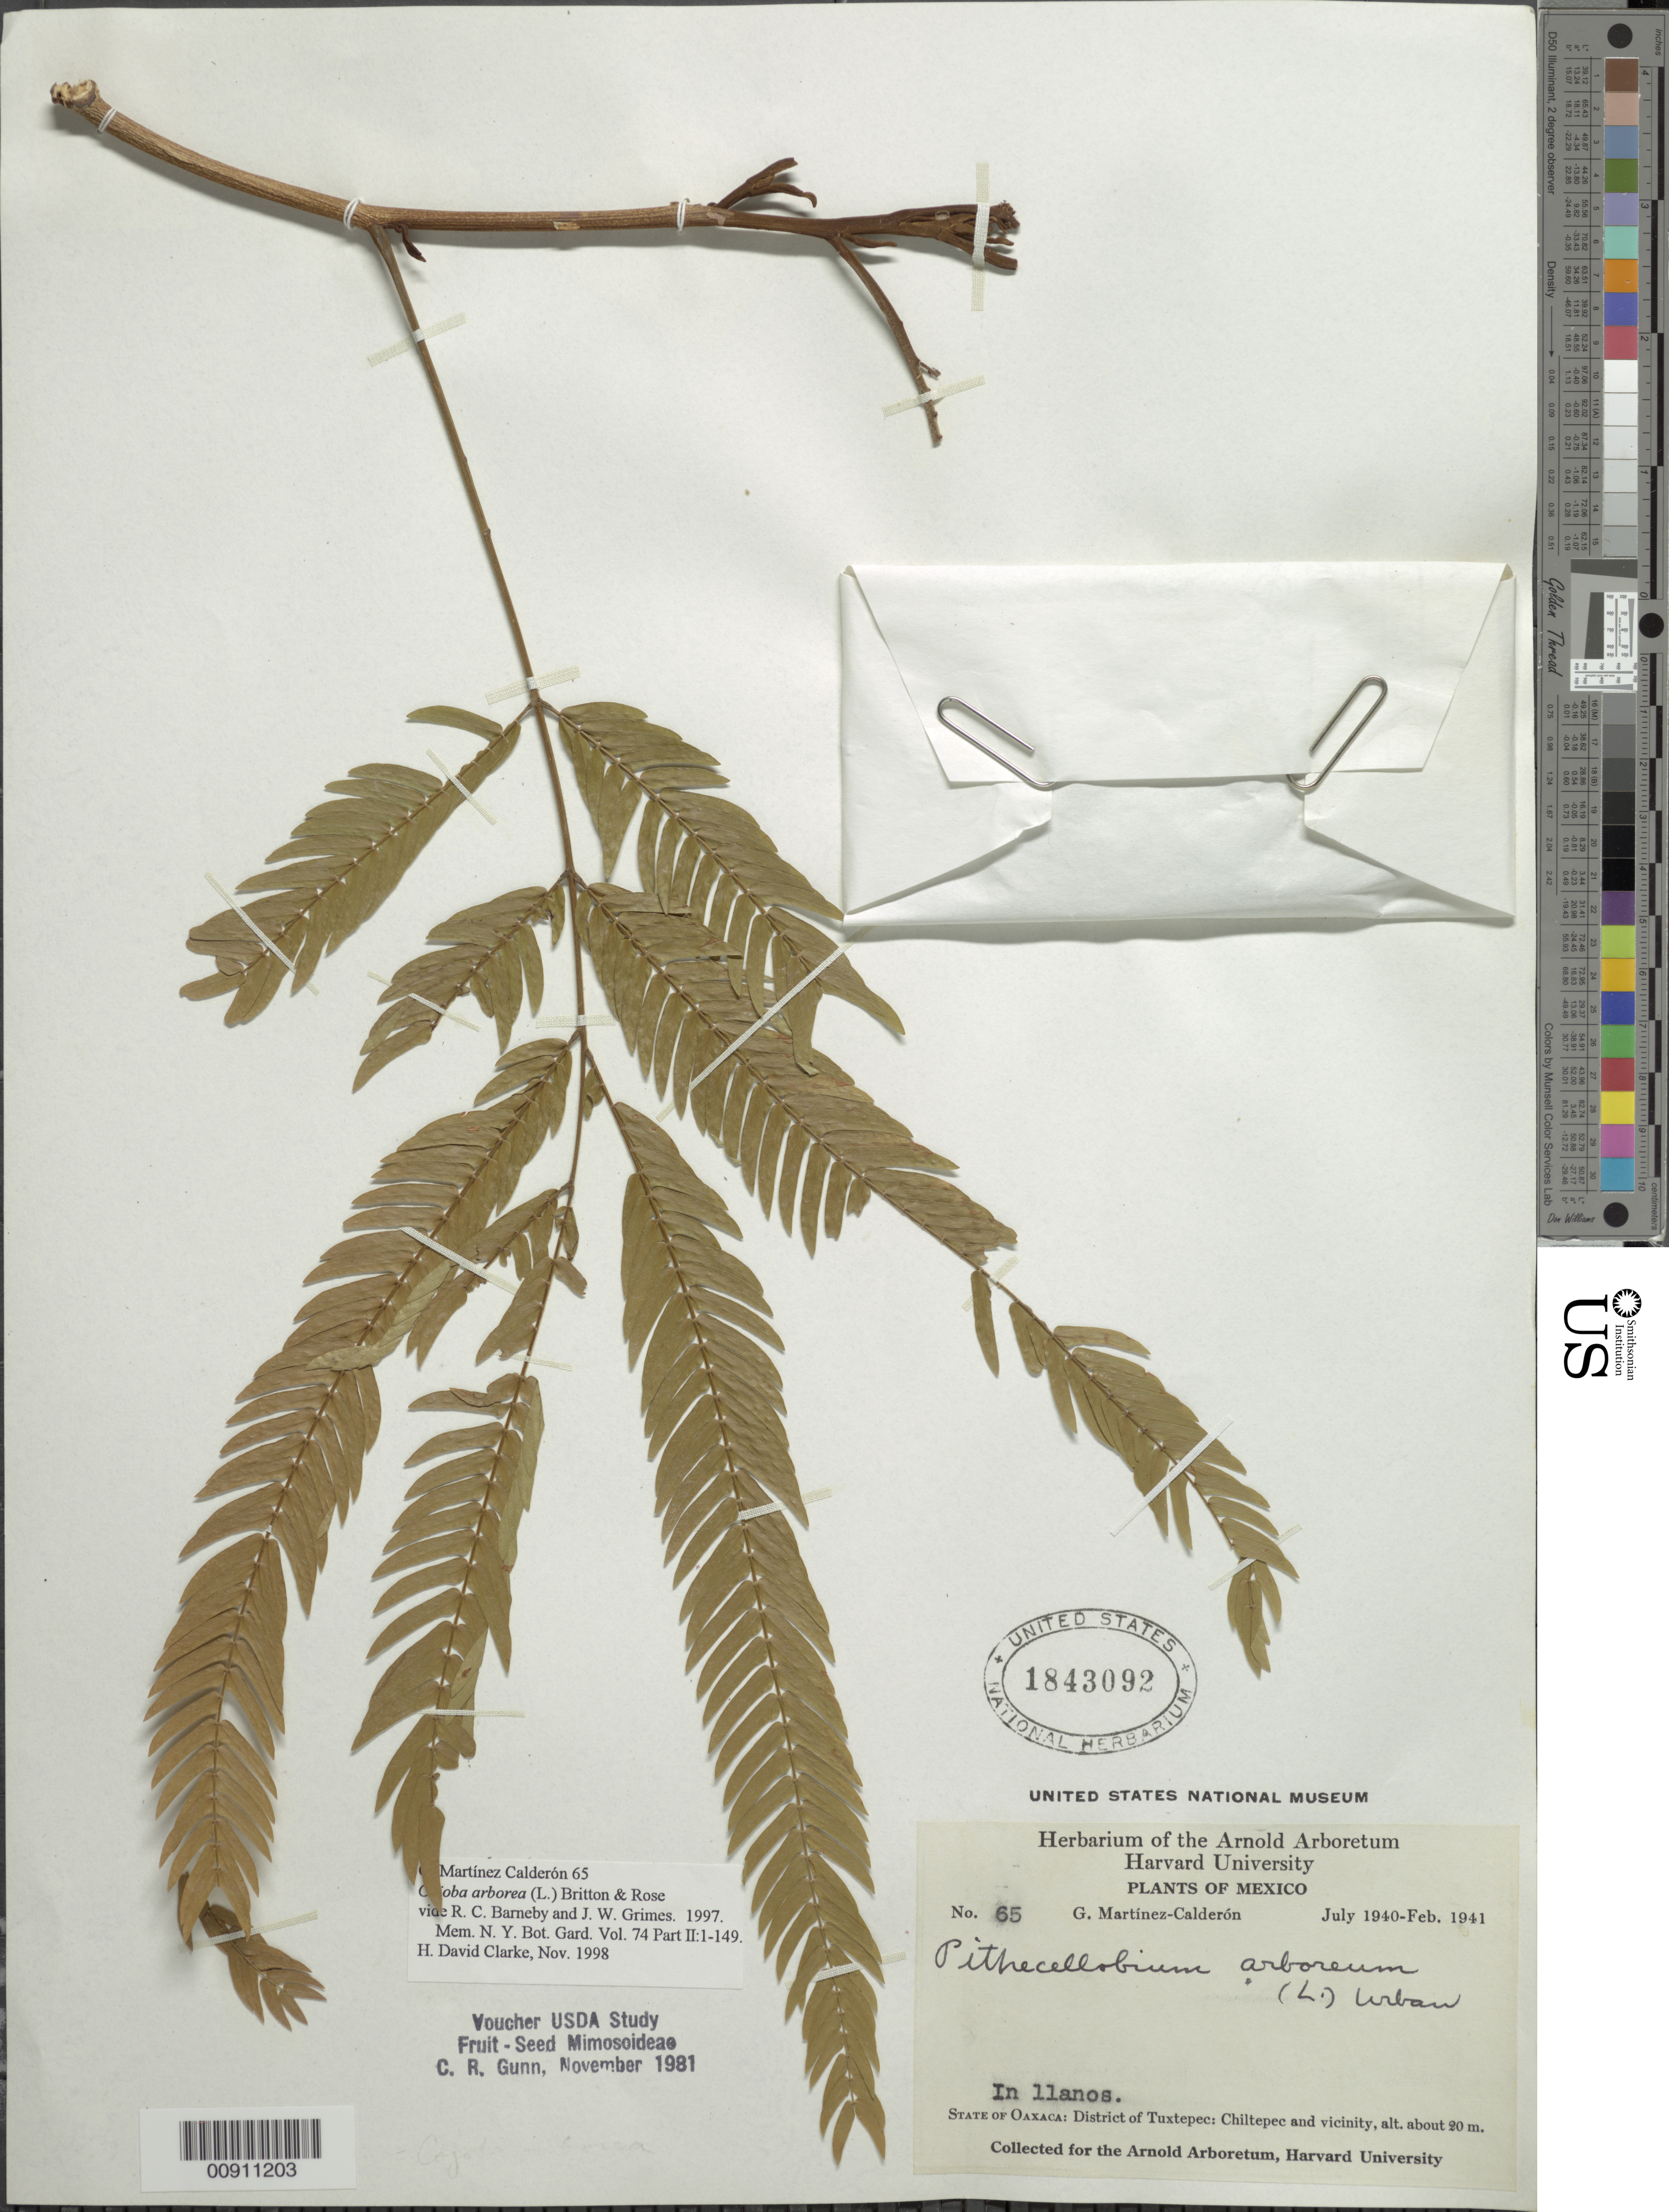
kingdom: Plantae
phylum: Tracheophyta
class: Magnoliopsida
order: Fabales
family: Fabaceae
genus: Cojoba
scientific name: Cojoba arborea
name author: (L.) Britton & Rose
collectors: G. Martinez-C.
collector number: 65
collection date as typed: Jul 1940 to -- Feb 1941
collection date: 1940-07/1941-02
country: Mexico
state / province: Oaxaca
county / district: Tuxtepec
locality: State of Oaxaca: District of Tuxtepec: Chiltepec and vicinity.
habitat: In llanos.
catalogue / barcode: US 1843092